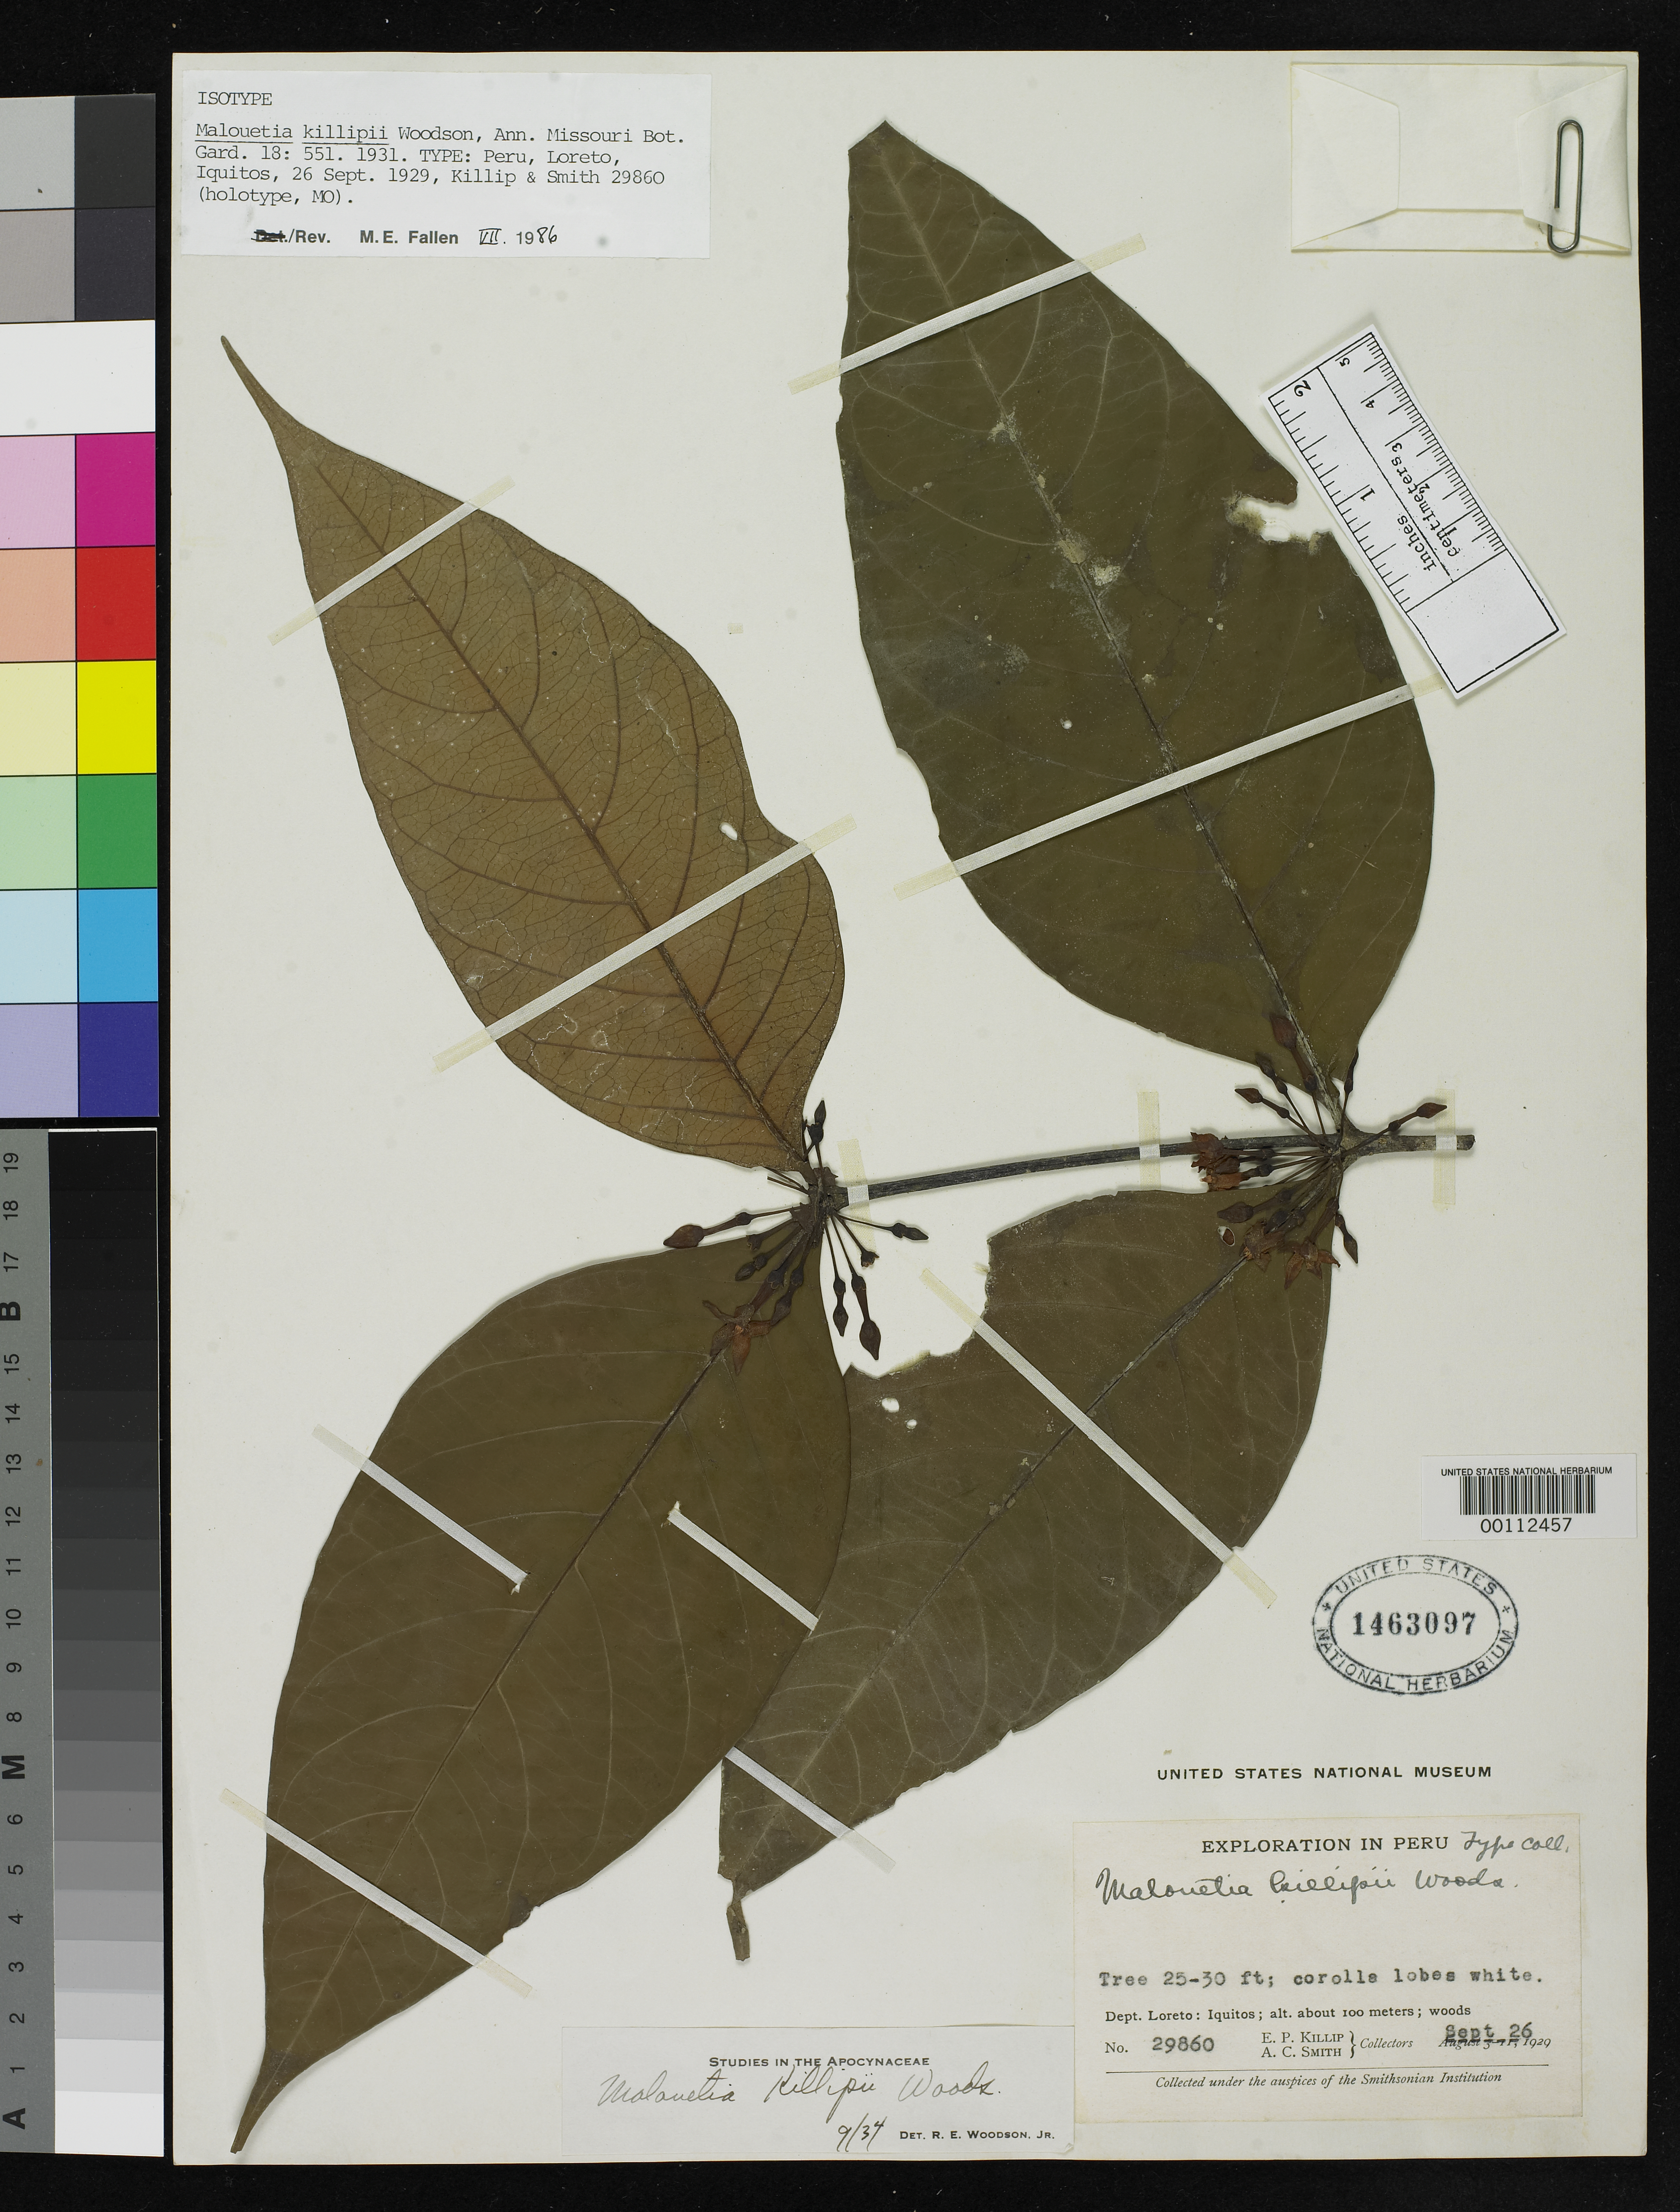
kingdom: Plantae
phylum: Tracheophyta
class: Magnoliopsida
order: Gentianales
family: Apocynaceae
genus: Malouetia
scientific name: Malouetia killipii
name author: Woodson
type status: Isotype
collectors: E. P. Killip & A. C. Smith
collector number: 29860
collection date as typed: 26 Sep 1929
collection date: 1929-09-26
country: Peru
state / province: Loreto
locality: Iquitos.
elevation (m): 100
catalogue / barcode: US 1463097